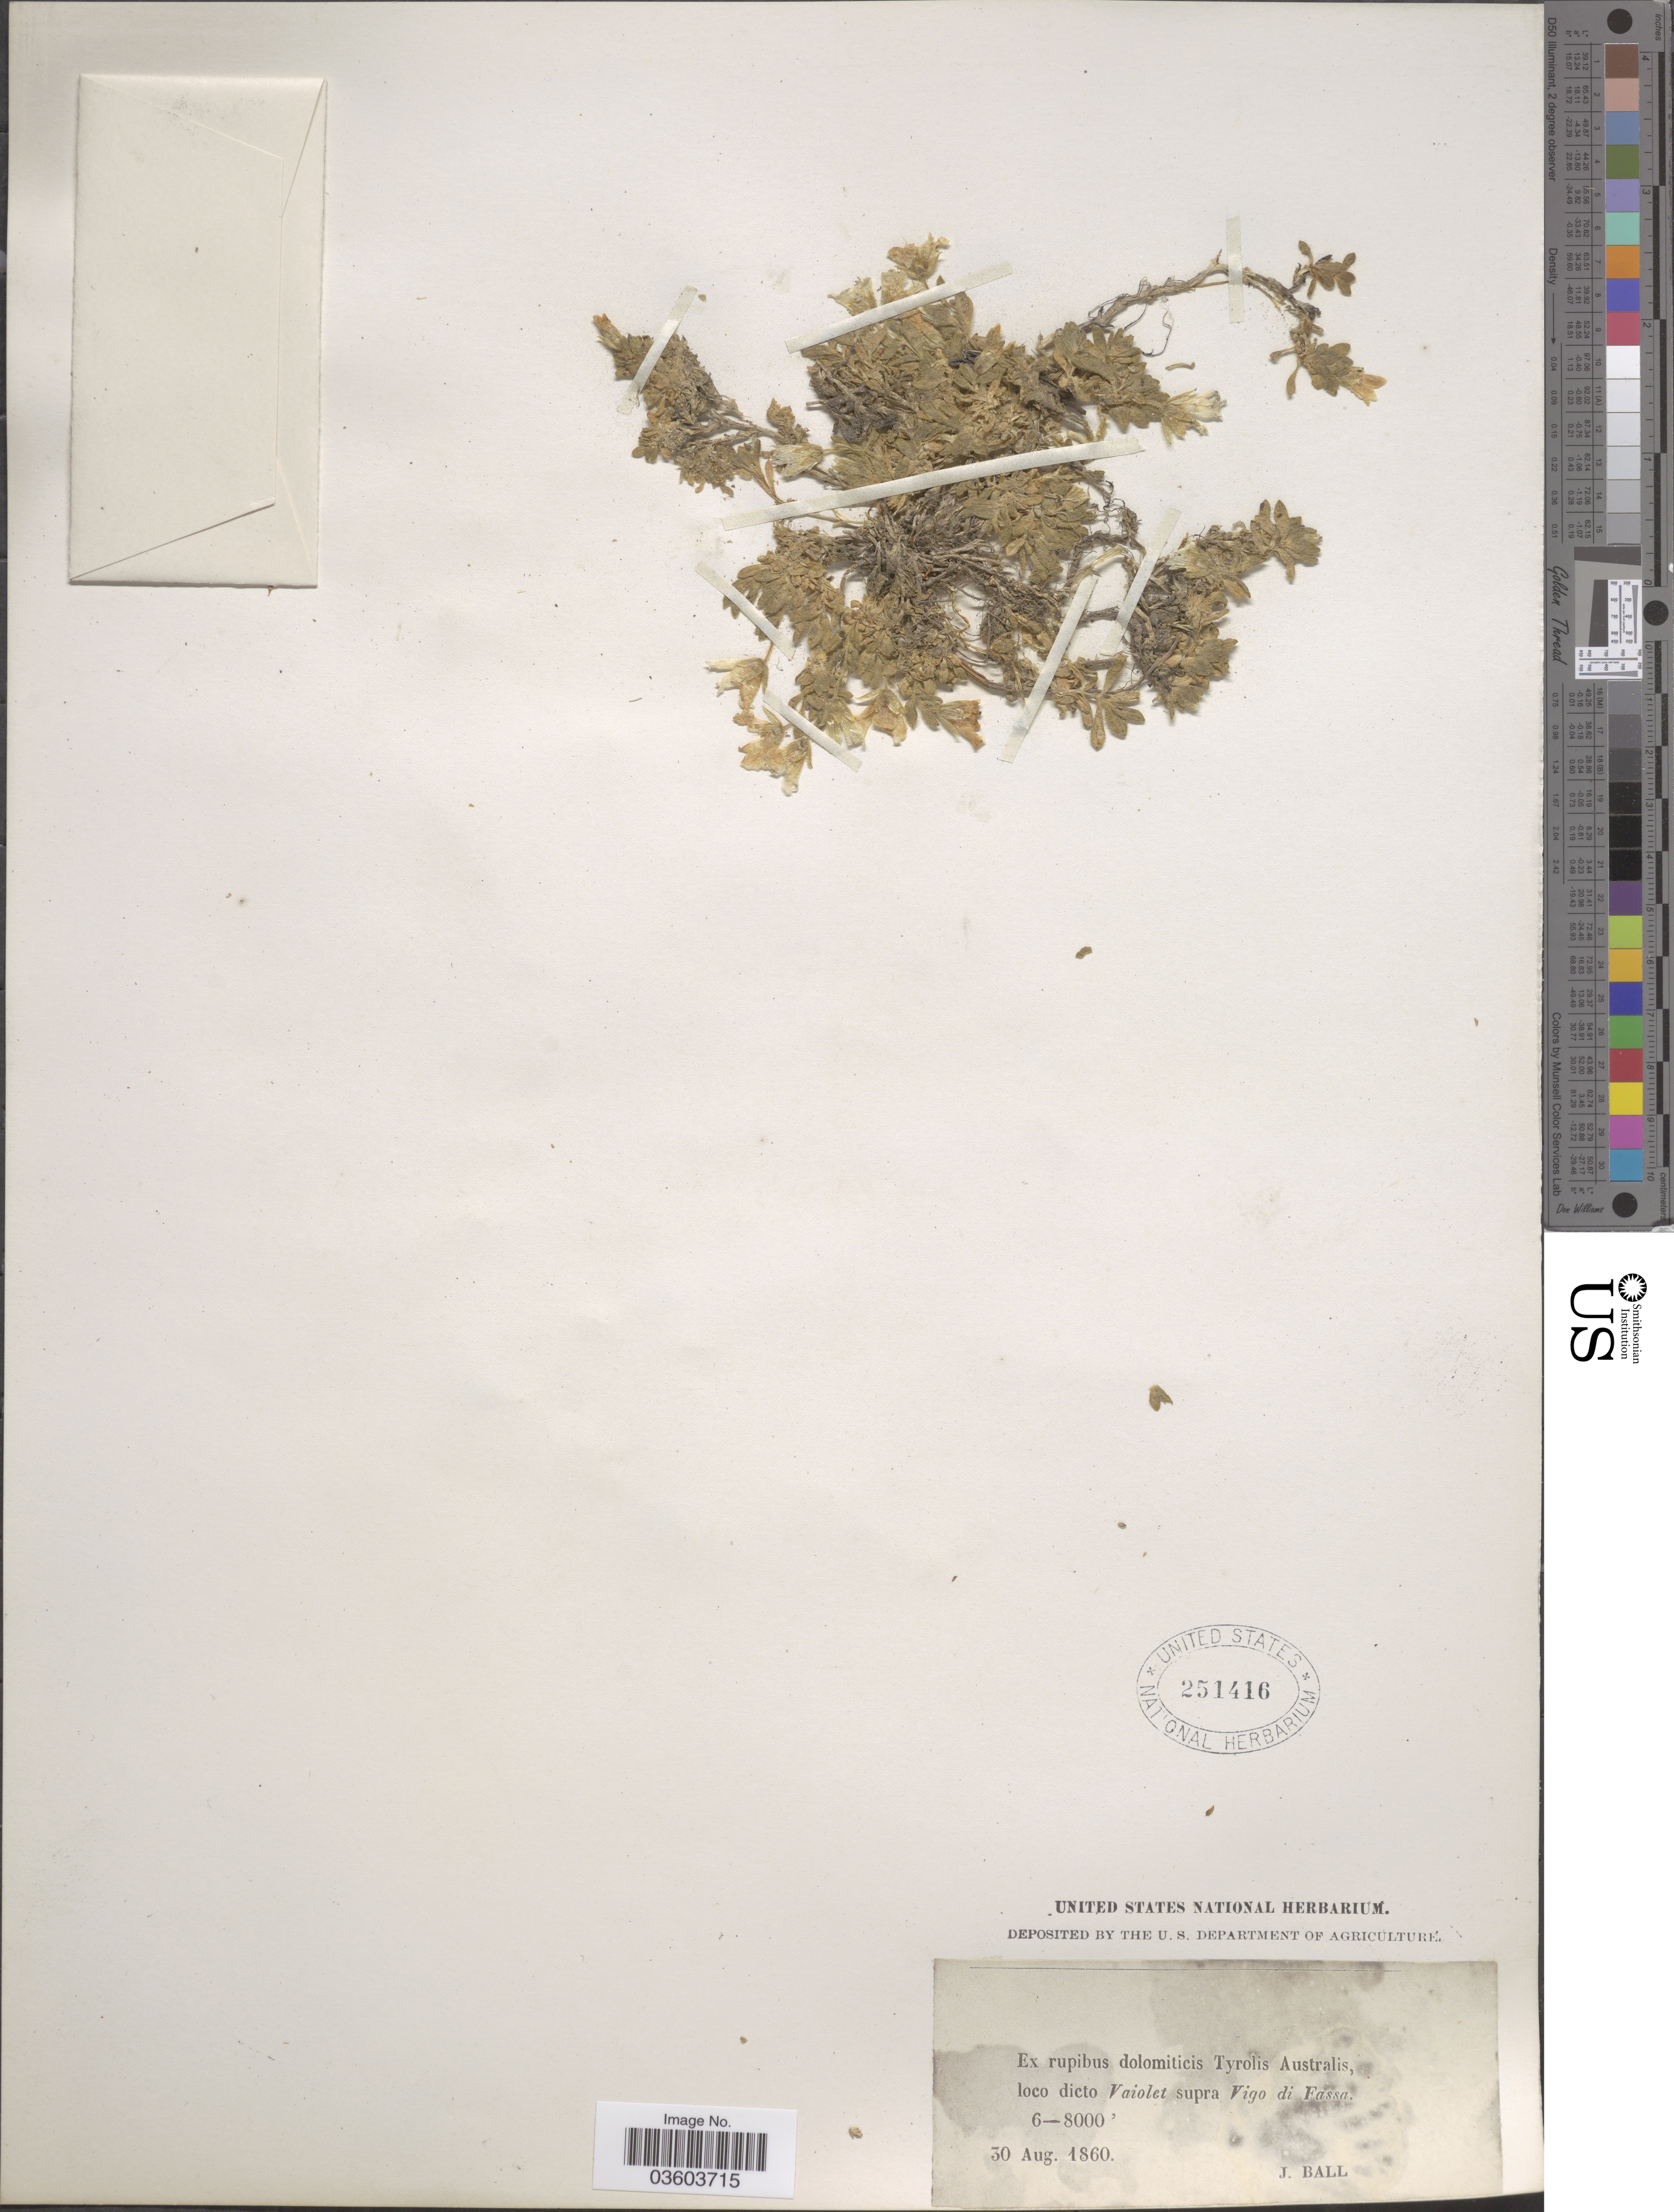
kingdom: Plantae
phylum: Tracheophyta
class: Magnoliopsida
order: Caryophyllales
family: Caryophyllaceae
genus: Cerastium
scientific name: Cerastium sp.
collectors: J. Ball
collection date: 1860-08-30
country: Italy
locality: Ex rupibus dolomiticis Tyrolis Australis, loco dicto Vaiolet supra Vigo di Fassa.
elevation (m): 1829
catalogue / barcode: US 251416